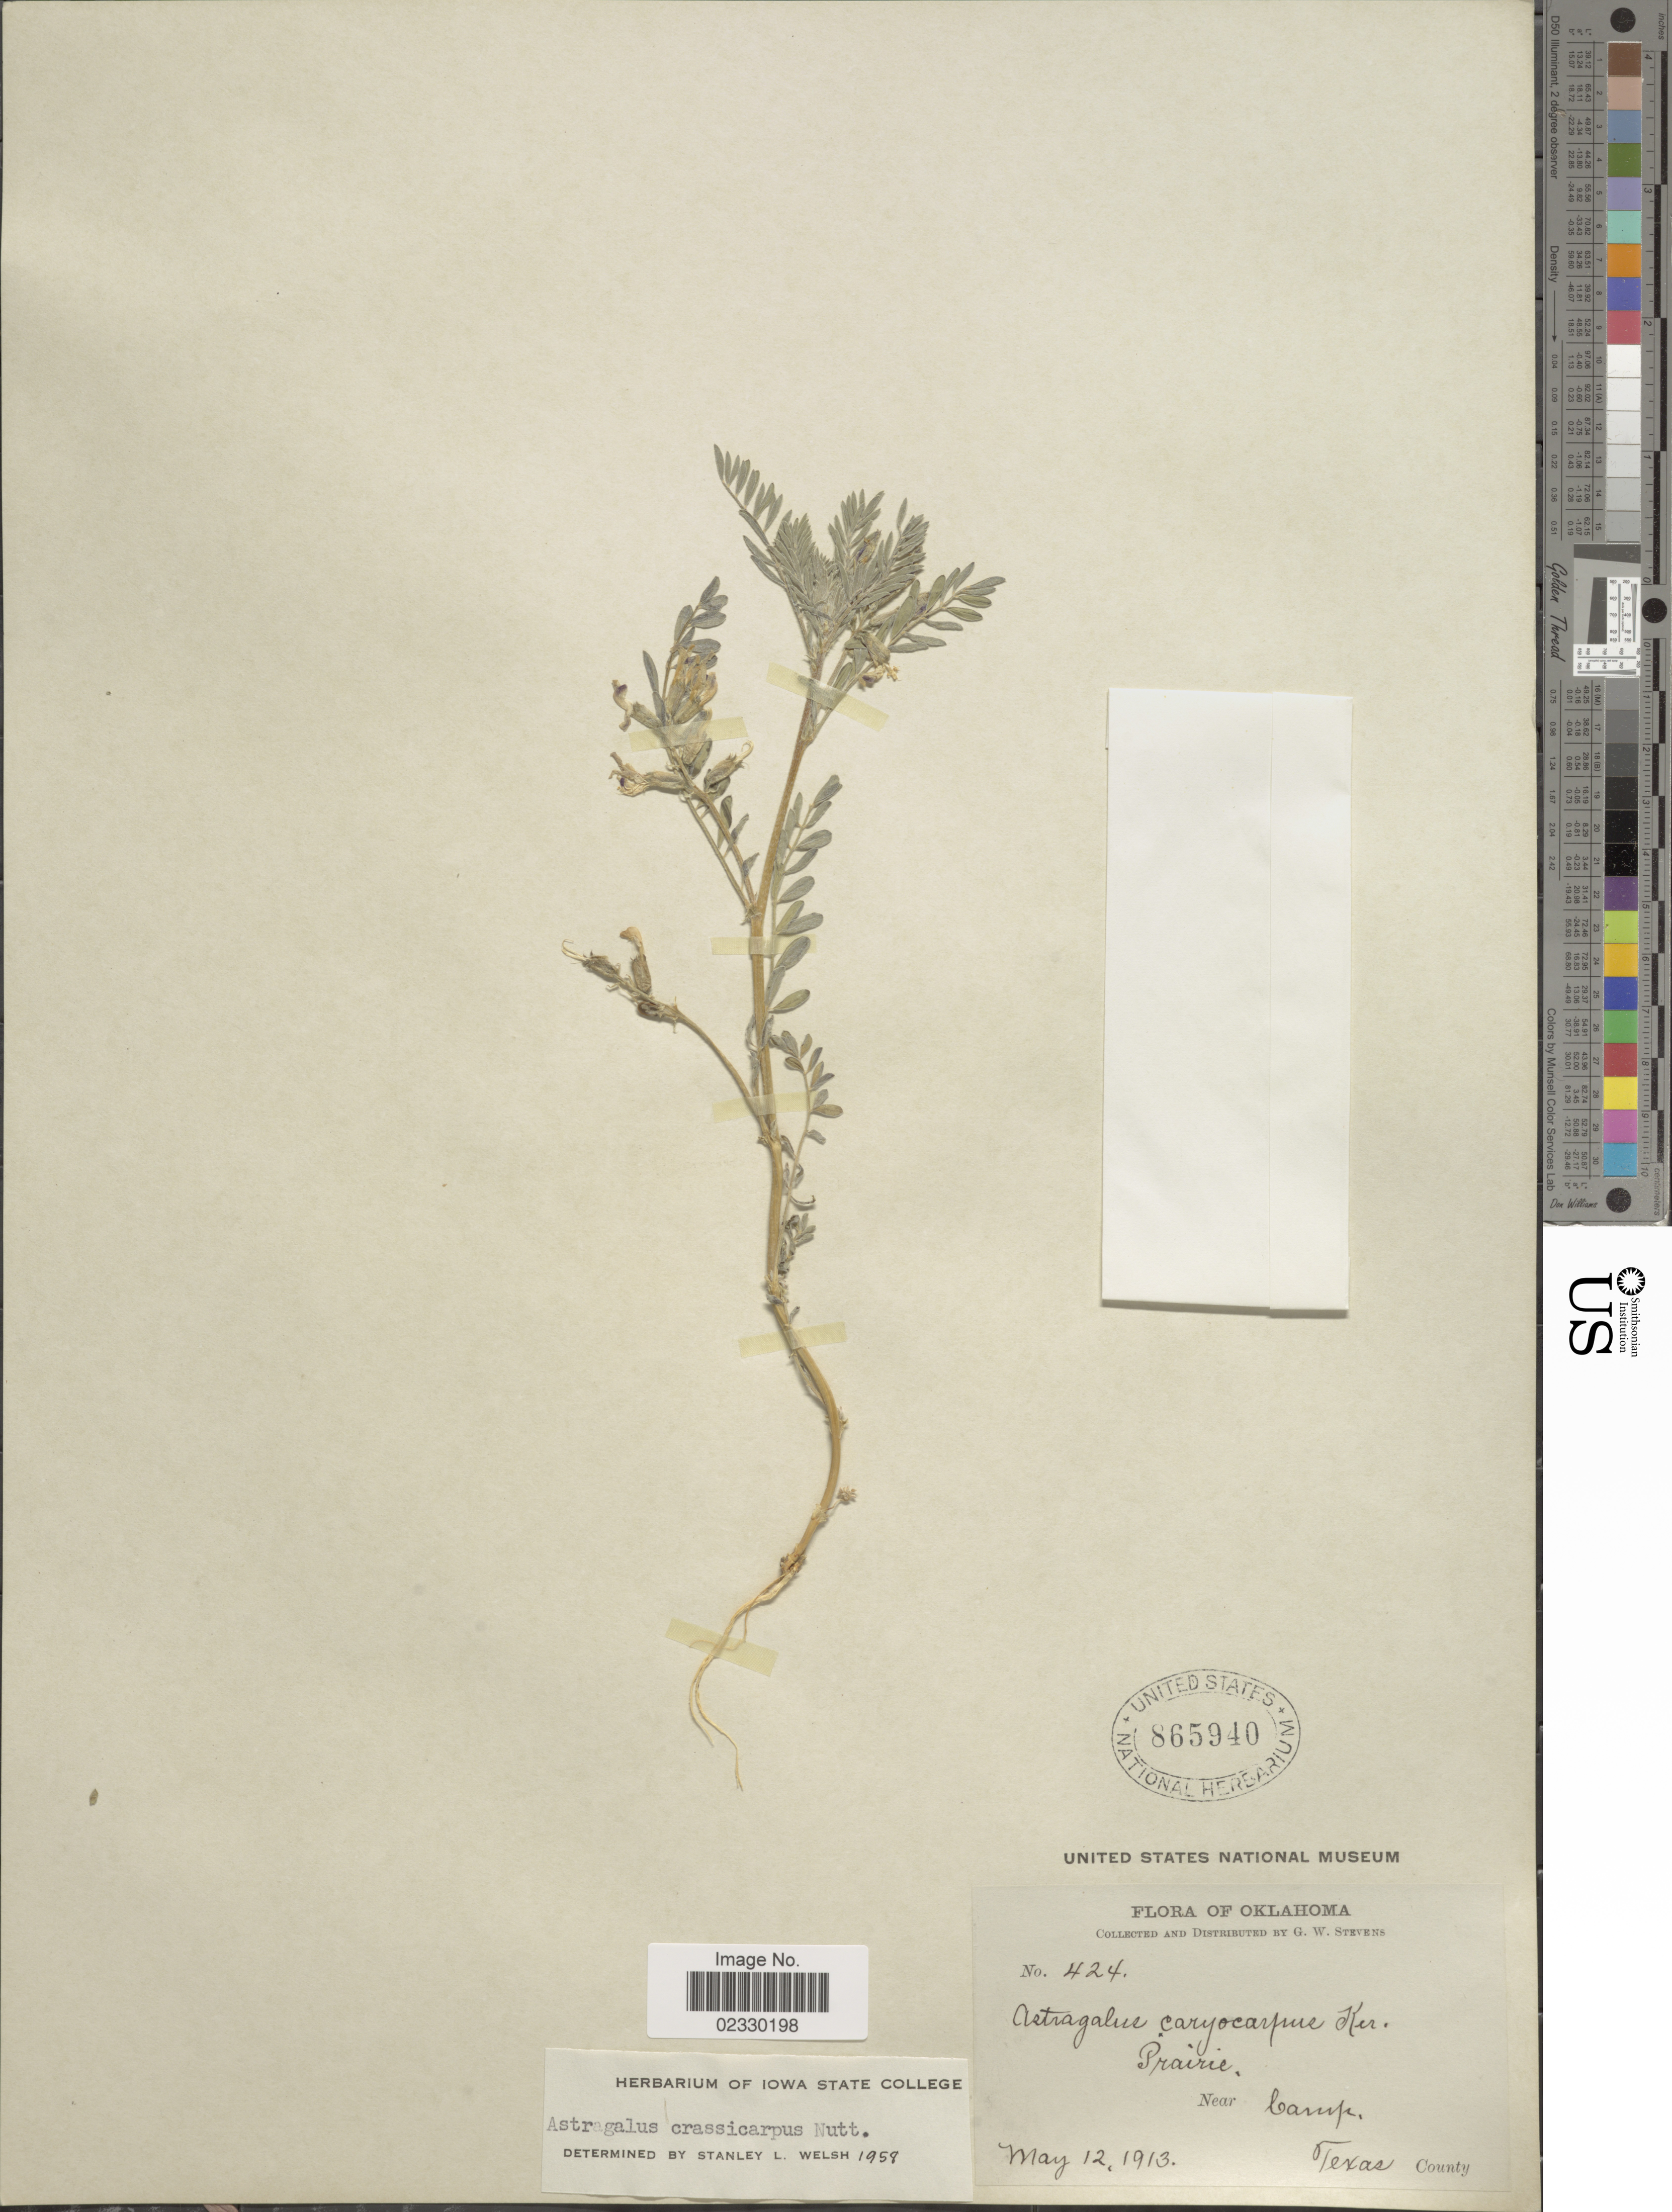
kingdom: Plantae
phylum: Tracheophyta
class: Magnoliopsida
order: Fabales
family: Fabaceae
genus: Astragalus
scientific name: Astragalus crassicarpus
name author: Nutt.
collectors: G. W. Stevens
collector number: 424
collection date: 1913-05-12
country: United States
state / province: Oklahoma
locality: Prairie, Near Camp, Texas County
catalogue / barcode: US 865940